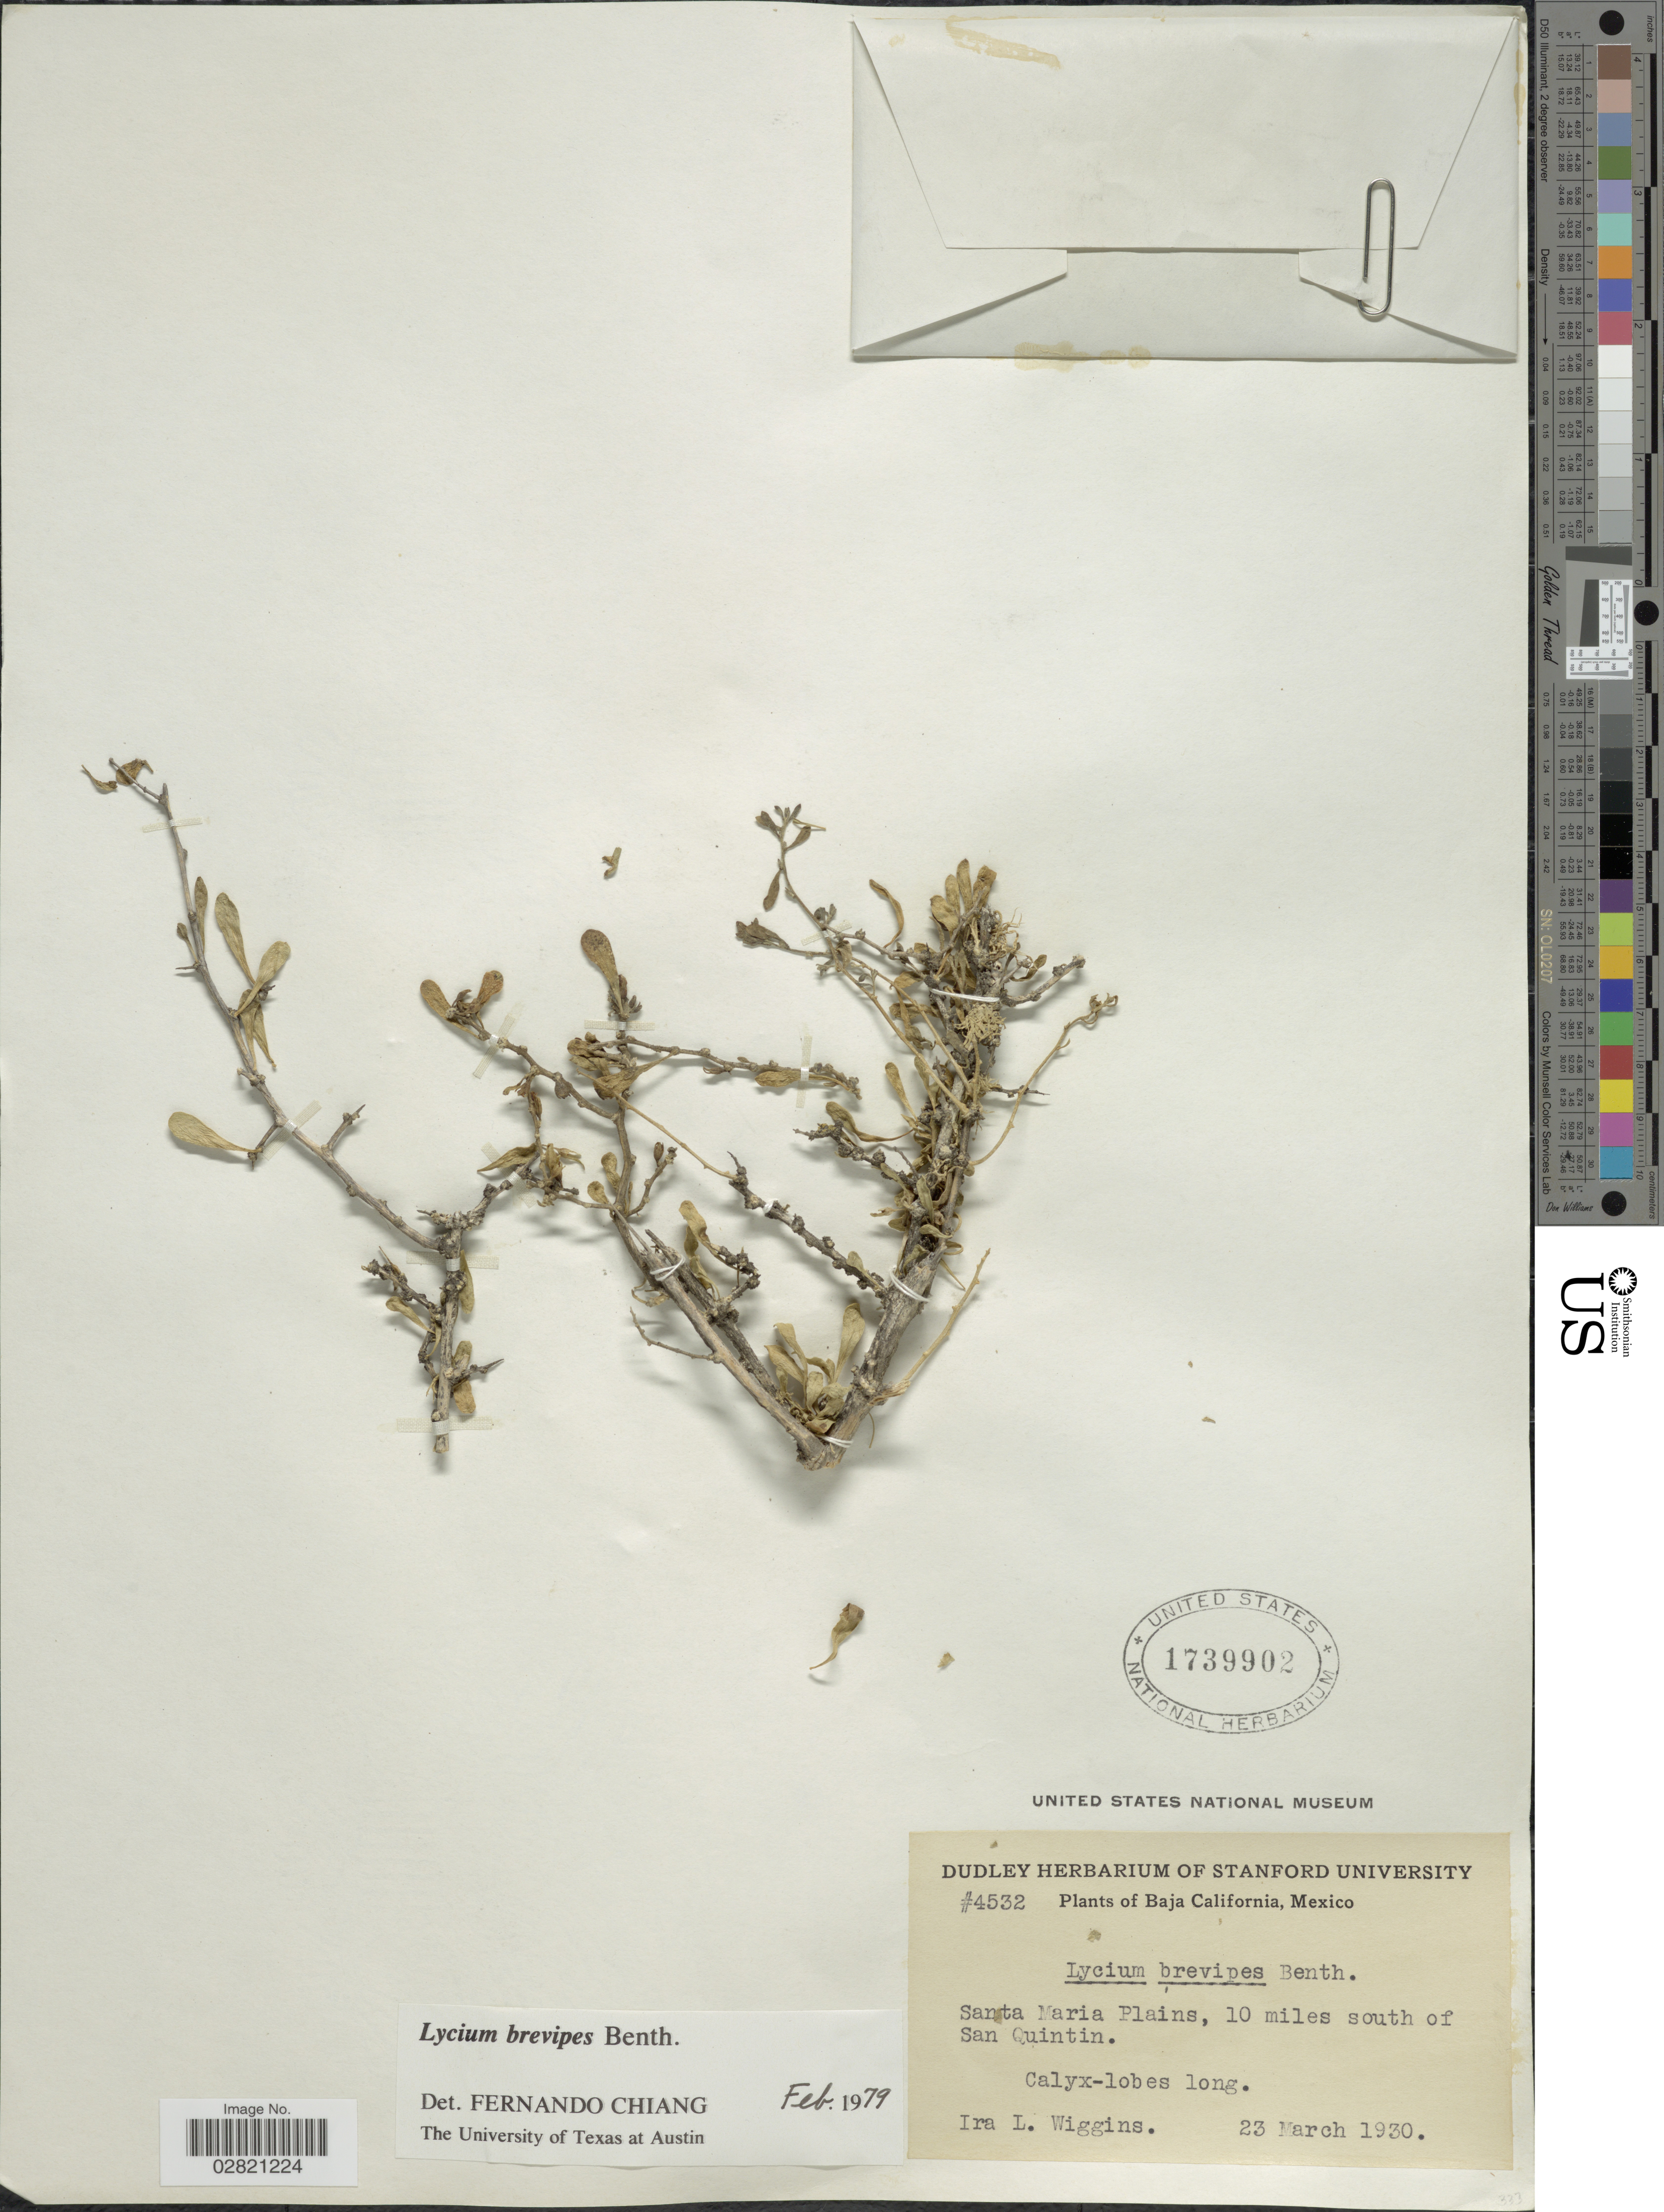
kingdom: Plantae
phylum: Tracheophyta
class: Magnoliopsida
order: Solanales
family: Solanaceae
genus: Lycium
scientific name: Lycium brevipes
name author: Benth.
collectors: I. L. Wiggins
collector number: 4532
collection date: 1930-03-23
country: Mexico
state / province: Baja California Norte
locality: Santa Maria Plains, 10 miles south of San Quintin.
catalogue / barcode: US 1739902